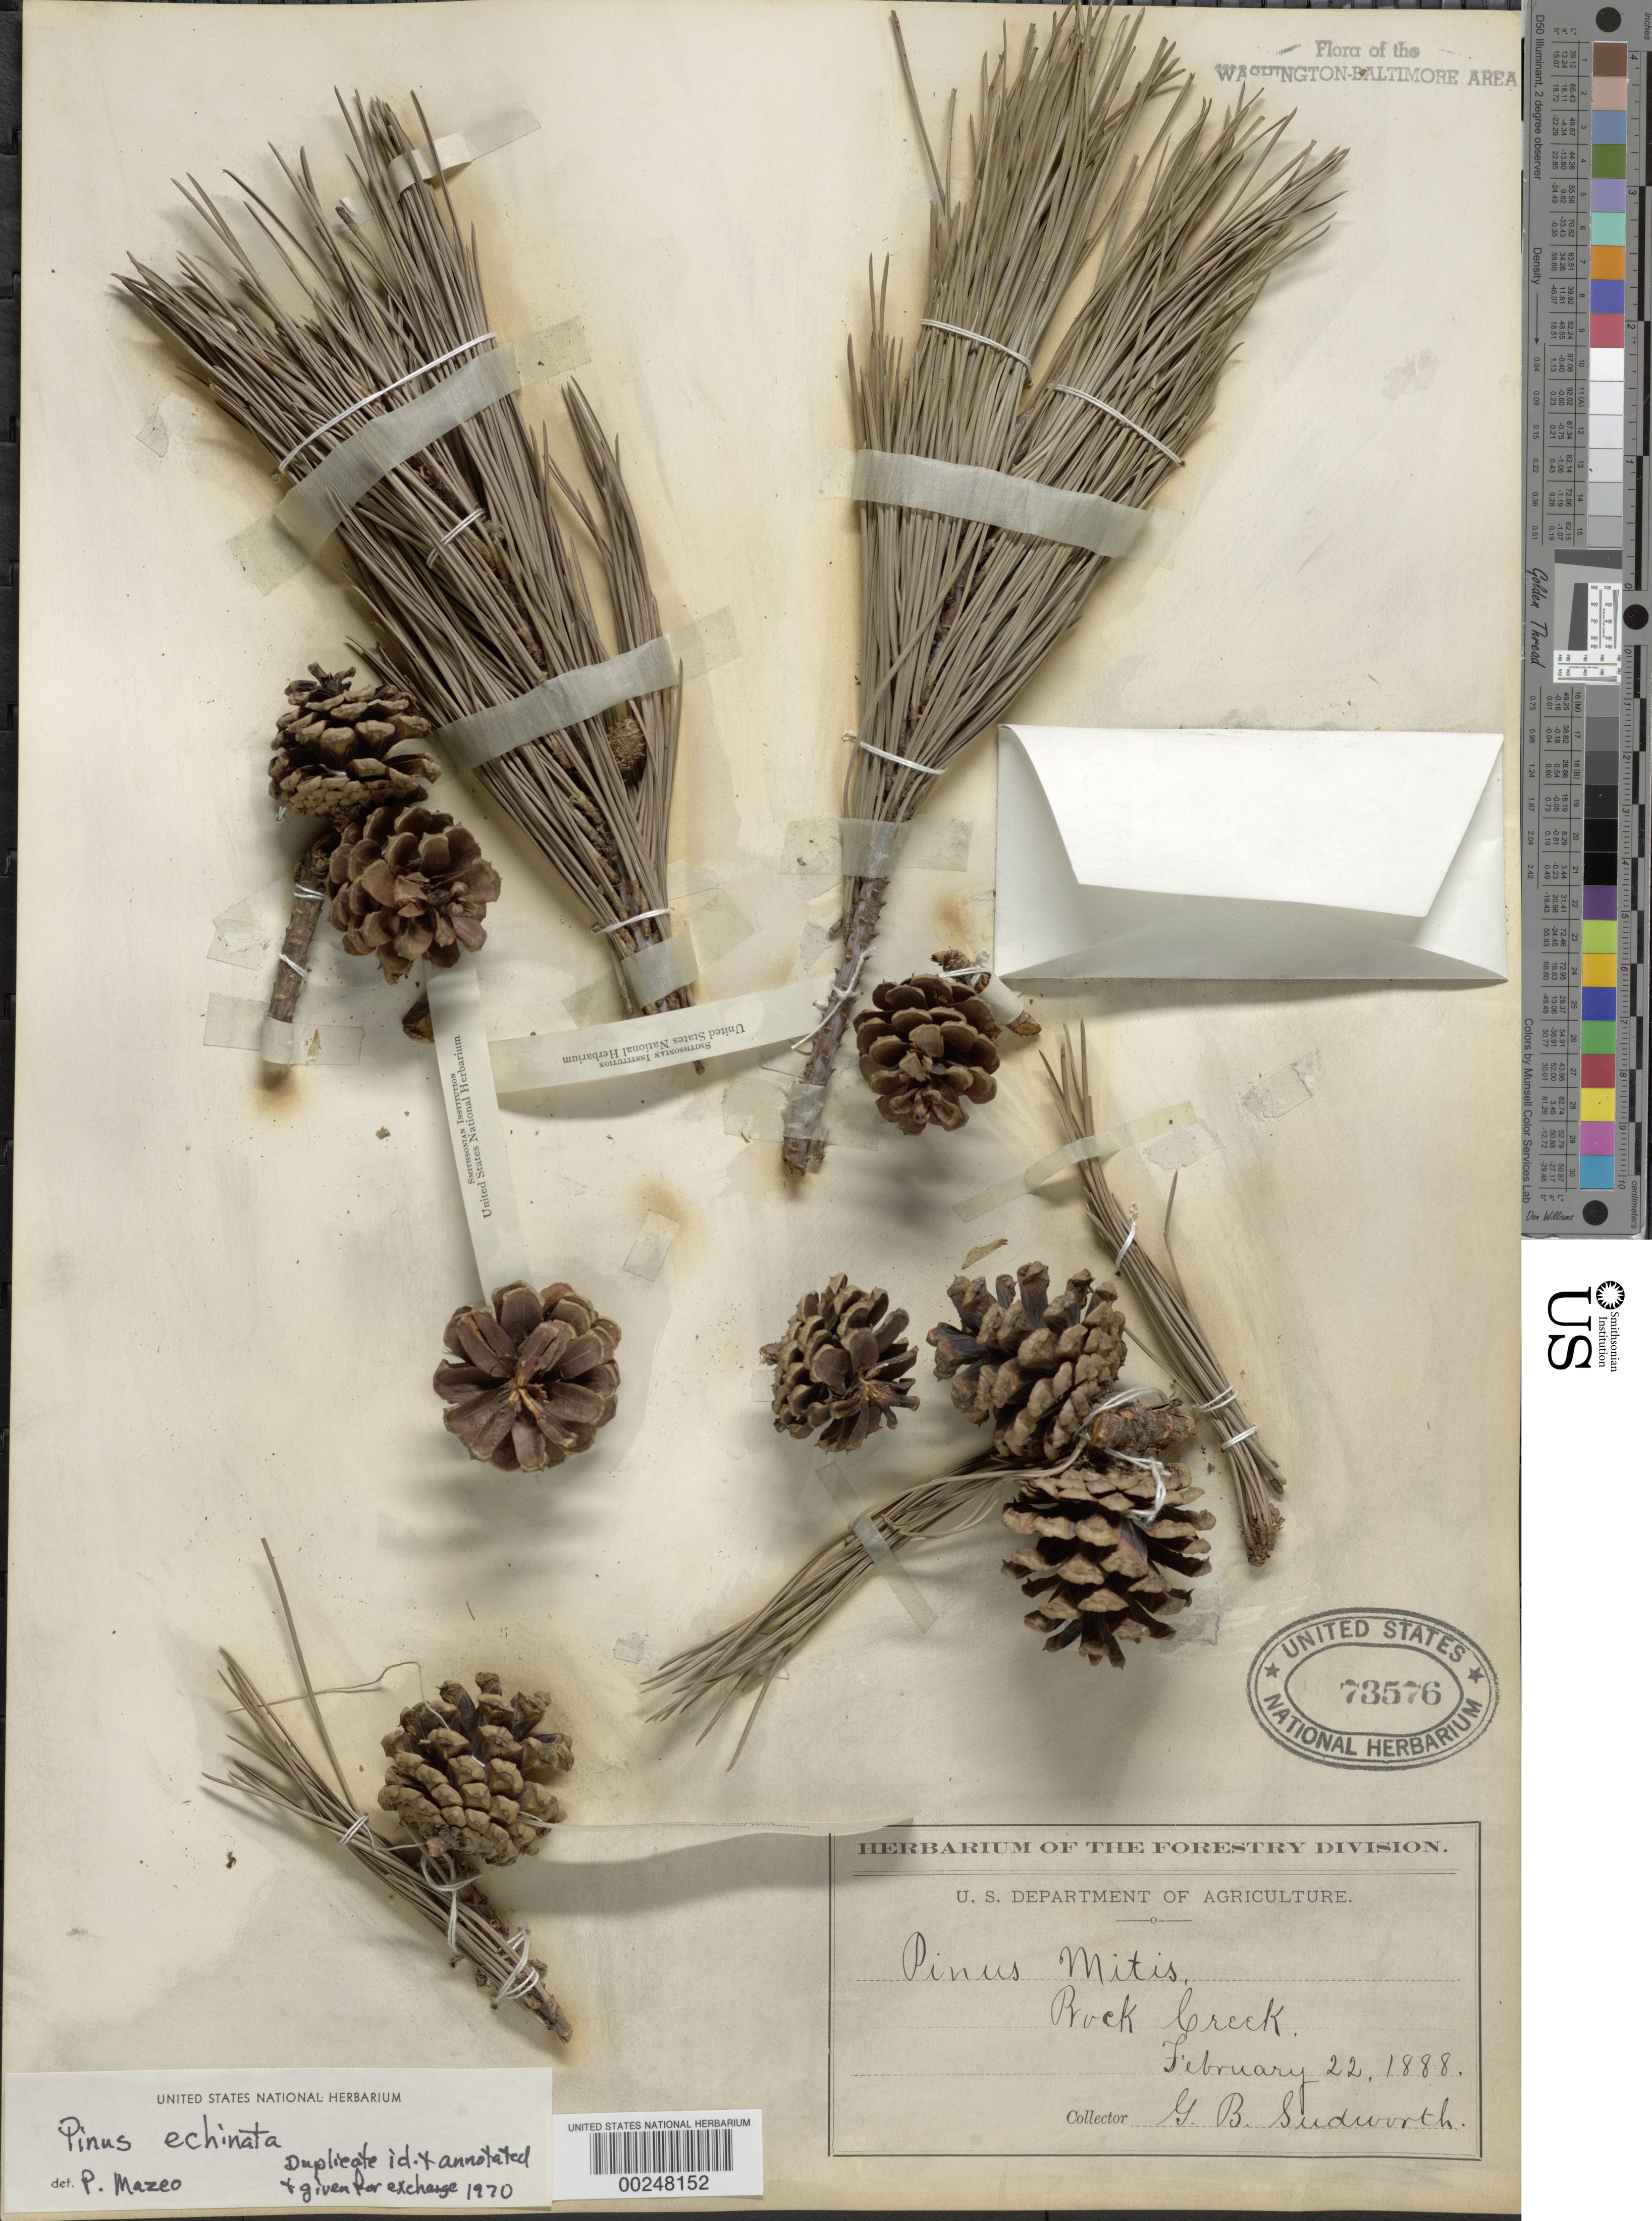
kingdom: Plantae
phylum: Tracheophyta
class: Pinopsida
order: Pinales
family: Pinaceae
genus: Pinus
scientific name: Pinus echinata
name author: Mill.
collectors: G. B. Sudworth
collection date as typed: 22 Feb 1888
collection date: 1888-02-22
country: United States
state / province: District of Columbia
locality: Rock Creek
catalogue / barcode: US 73576